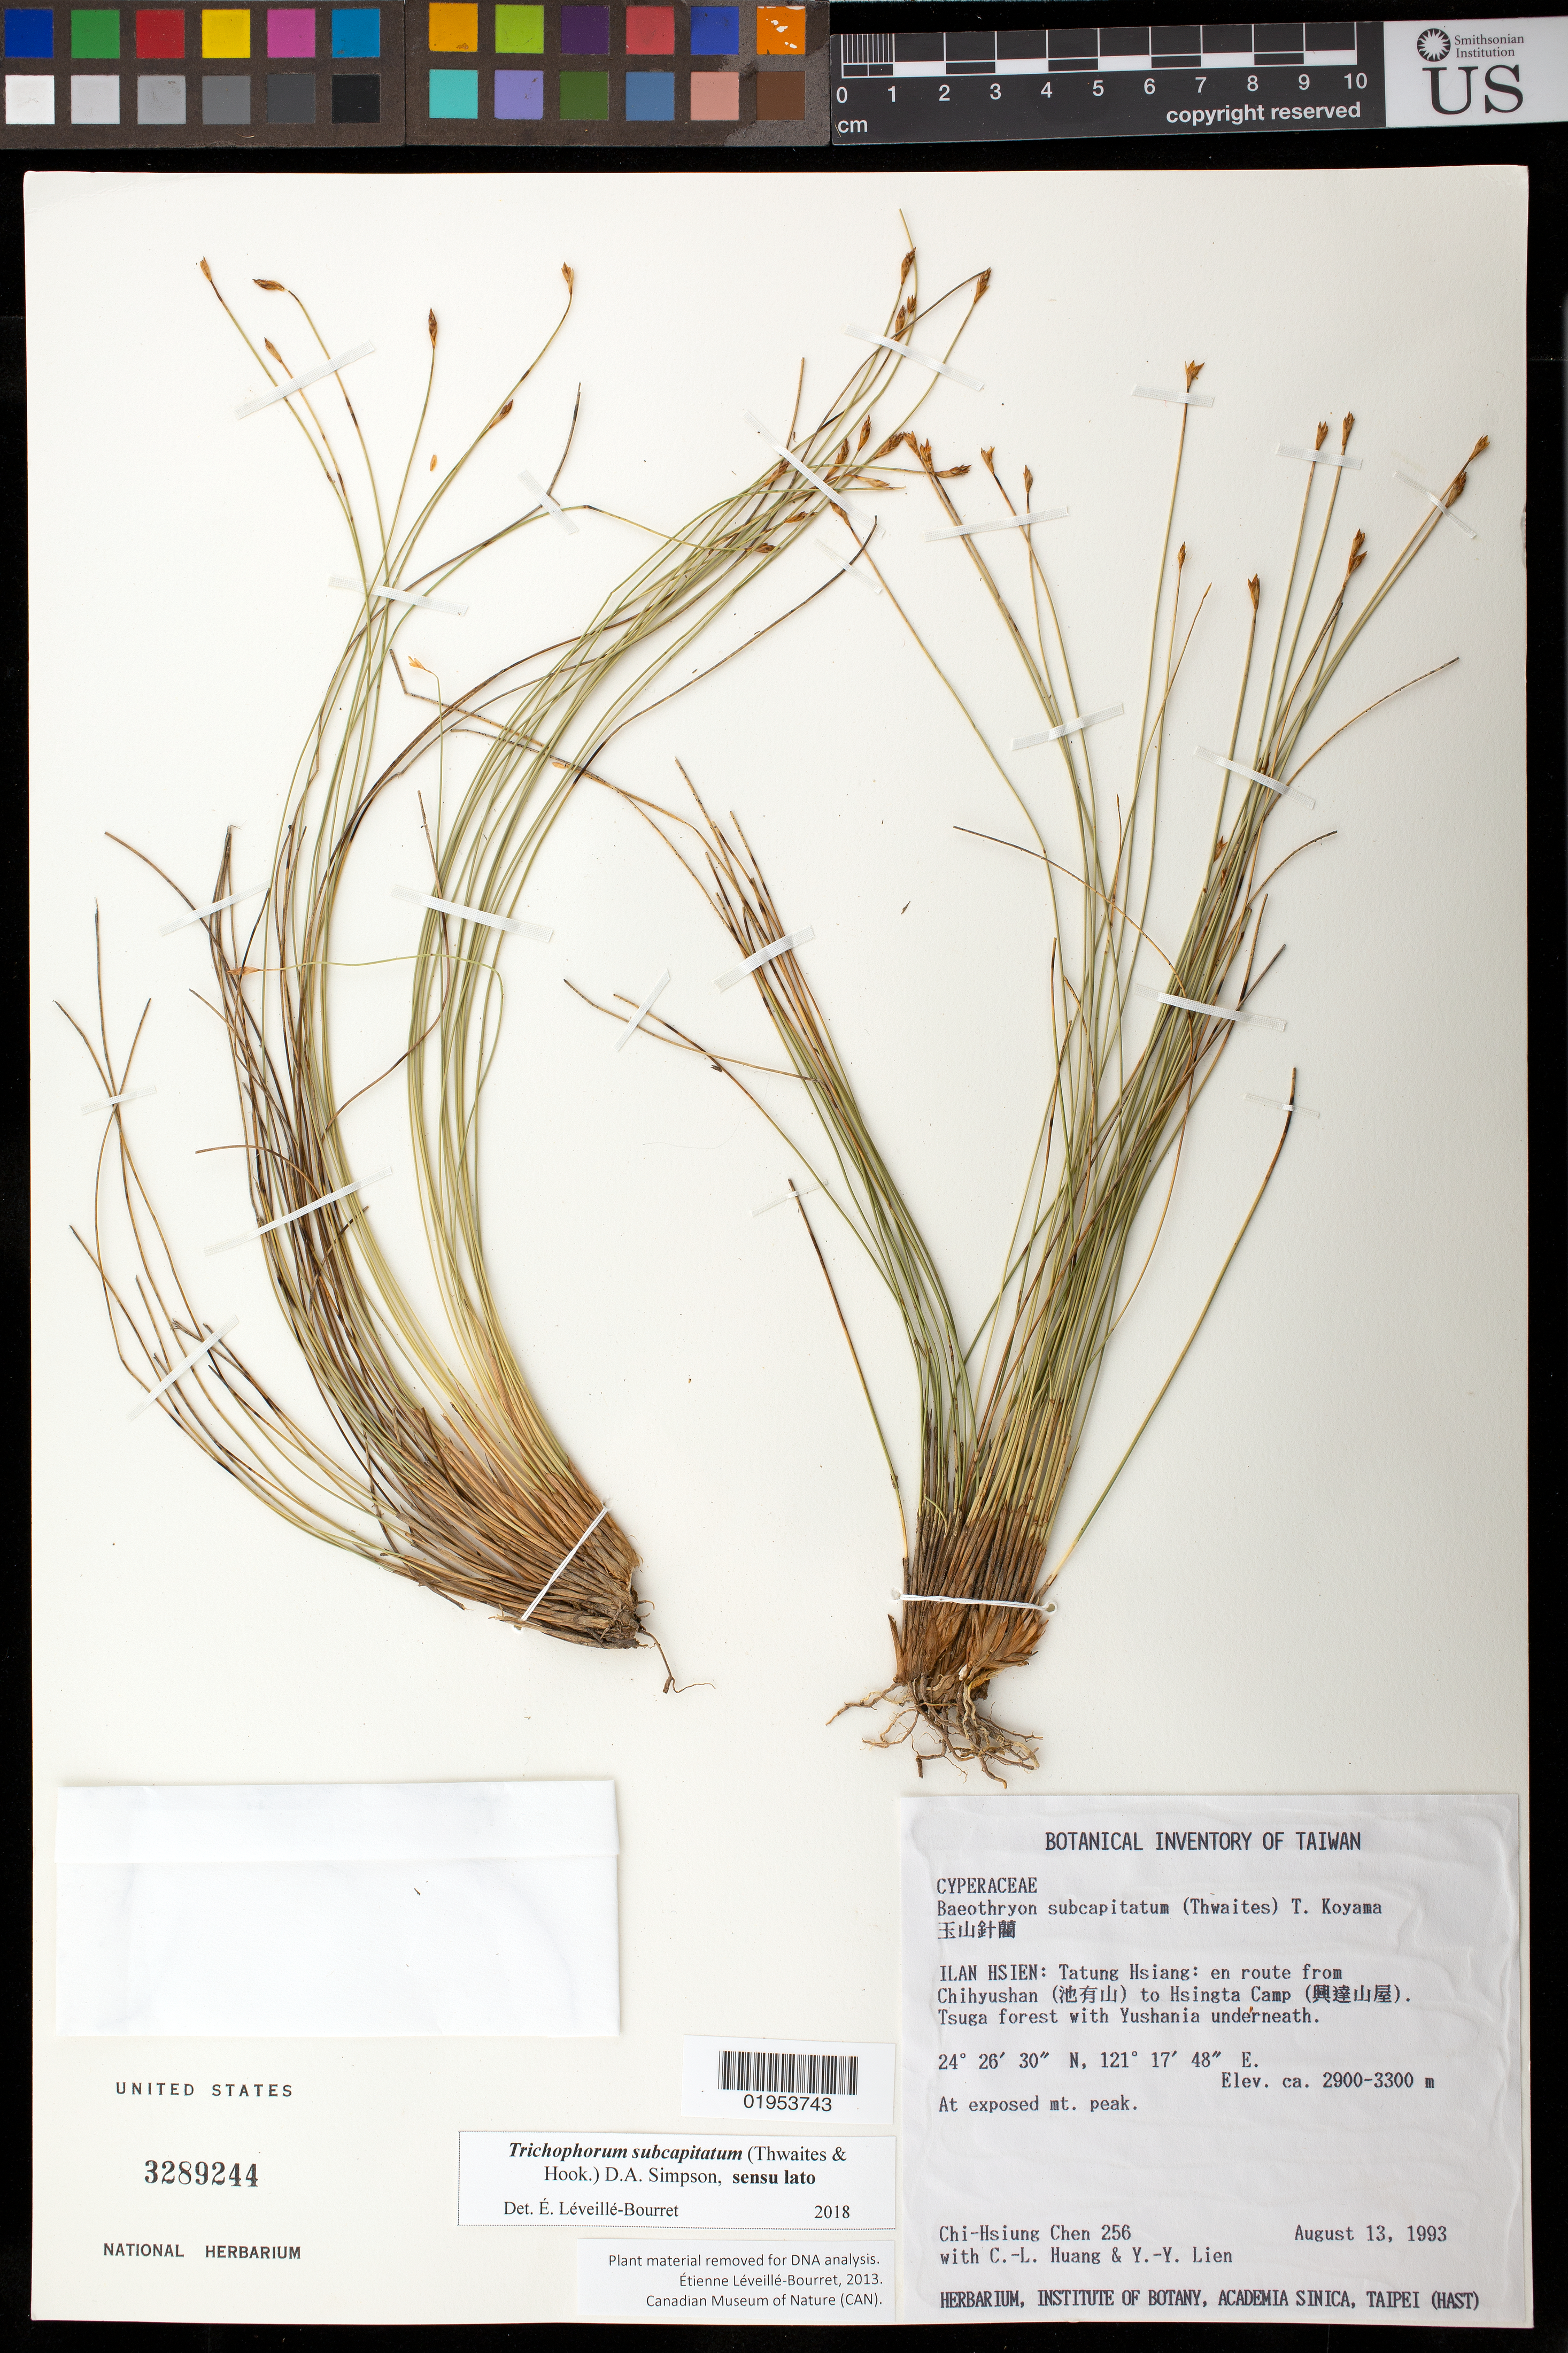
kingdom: Plantae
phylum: Tracheophyta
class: Liliopsida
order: Poales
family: Cyperaceae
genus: Trichophorum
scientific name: Trichophorum subcapitatum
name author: (Thwaites & Hook.) D.A. Simpson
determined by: Léveillé-Bourret, E.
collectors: C.-H. Chen, C.-L. Huang & Y. Y. Lien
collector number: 256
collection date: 1993-08-13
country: Taiwan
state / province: Ilan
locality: Tatung Hsiang: en route from Chihyushan to Hsingta Camp.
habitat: Tsuga forest with Yushania underneath. At exposed mtn. peak.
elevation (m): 2900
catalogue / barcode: US 3289244